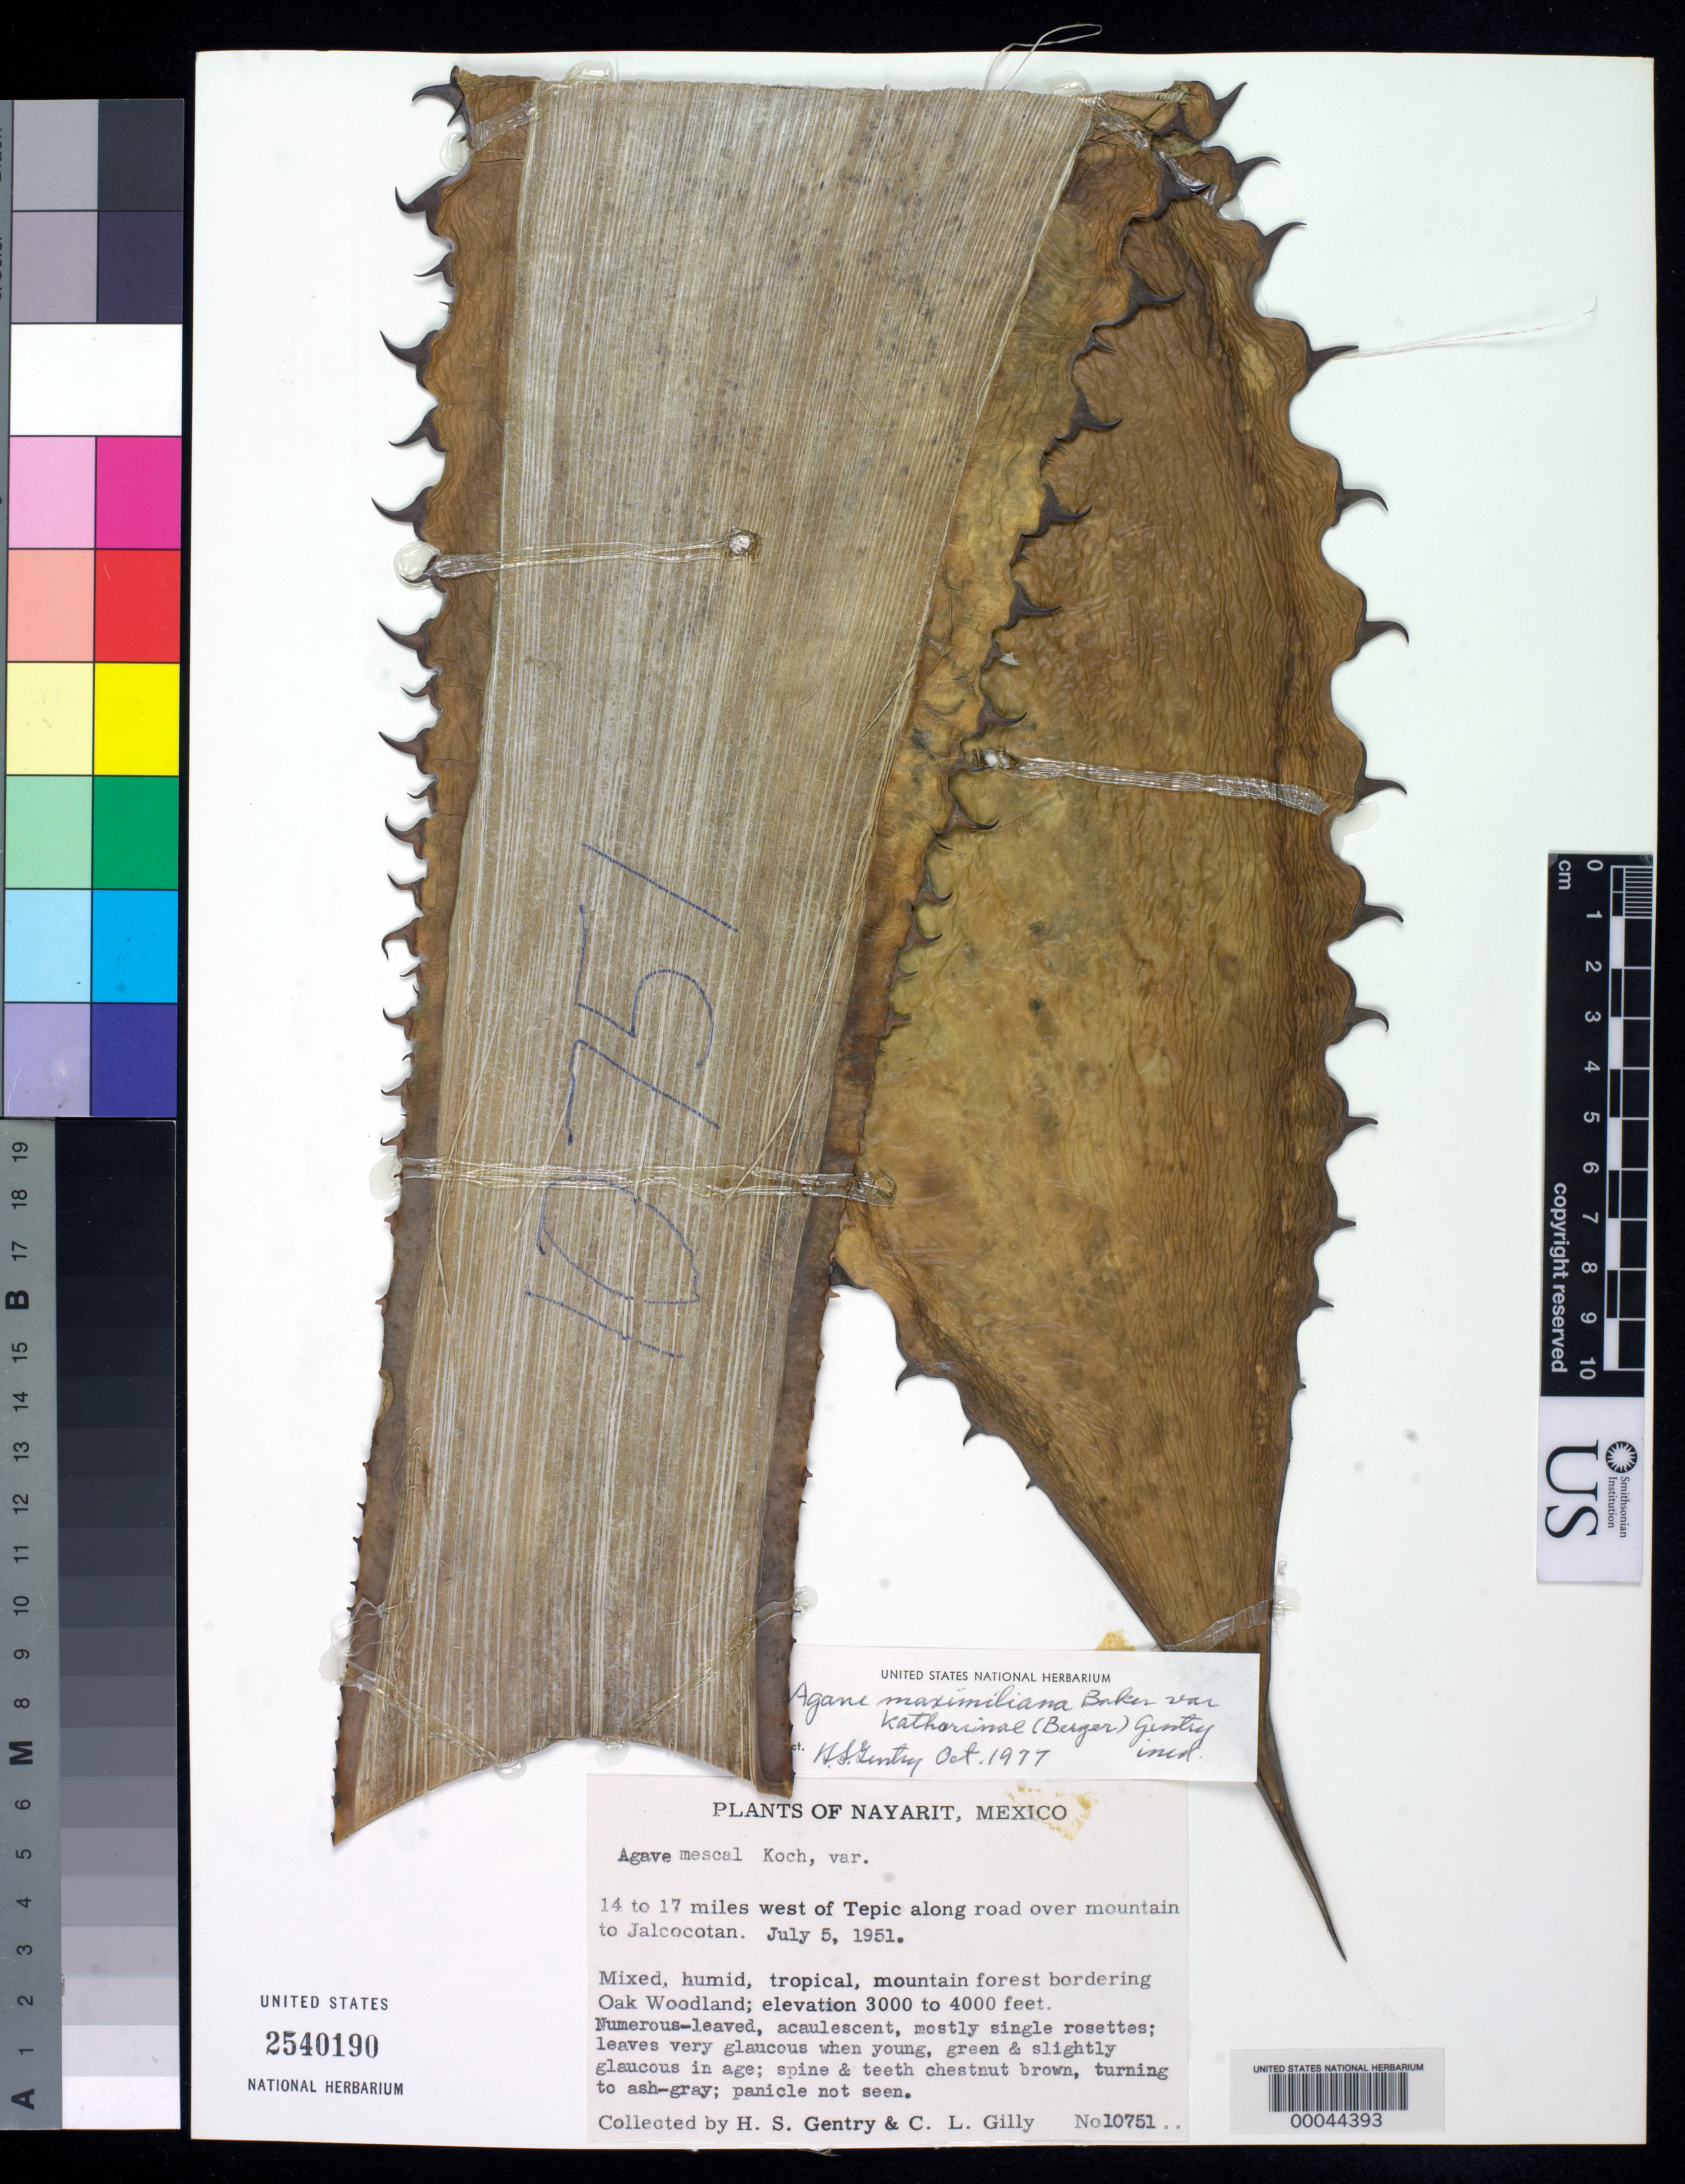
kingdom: Plantae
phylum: Tracheophyta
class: Liliopsida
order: Asparagales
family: Asparagaceae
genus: Agave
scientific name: Agave maximiliana var. katherinae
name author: (A. Berger) Gentry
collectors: H. S. Gentry & C. Gilly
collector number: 10751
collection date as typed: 05 Jul 1951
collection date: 1951-07-05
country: Mexico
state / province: Nayarit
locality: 14-17 mi W of Tepic along road over mountain to Jalcocotan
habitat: Mixed, humid, tropical, mountain forest borderin on oak woodland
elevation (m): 914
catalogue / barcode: US 2540190